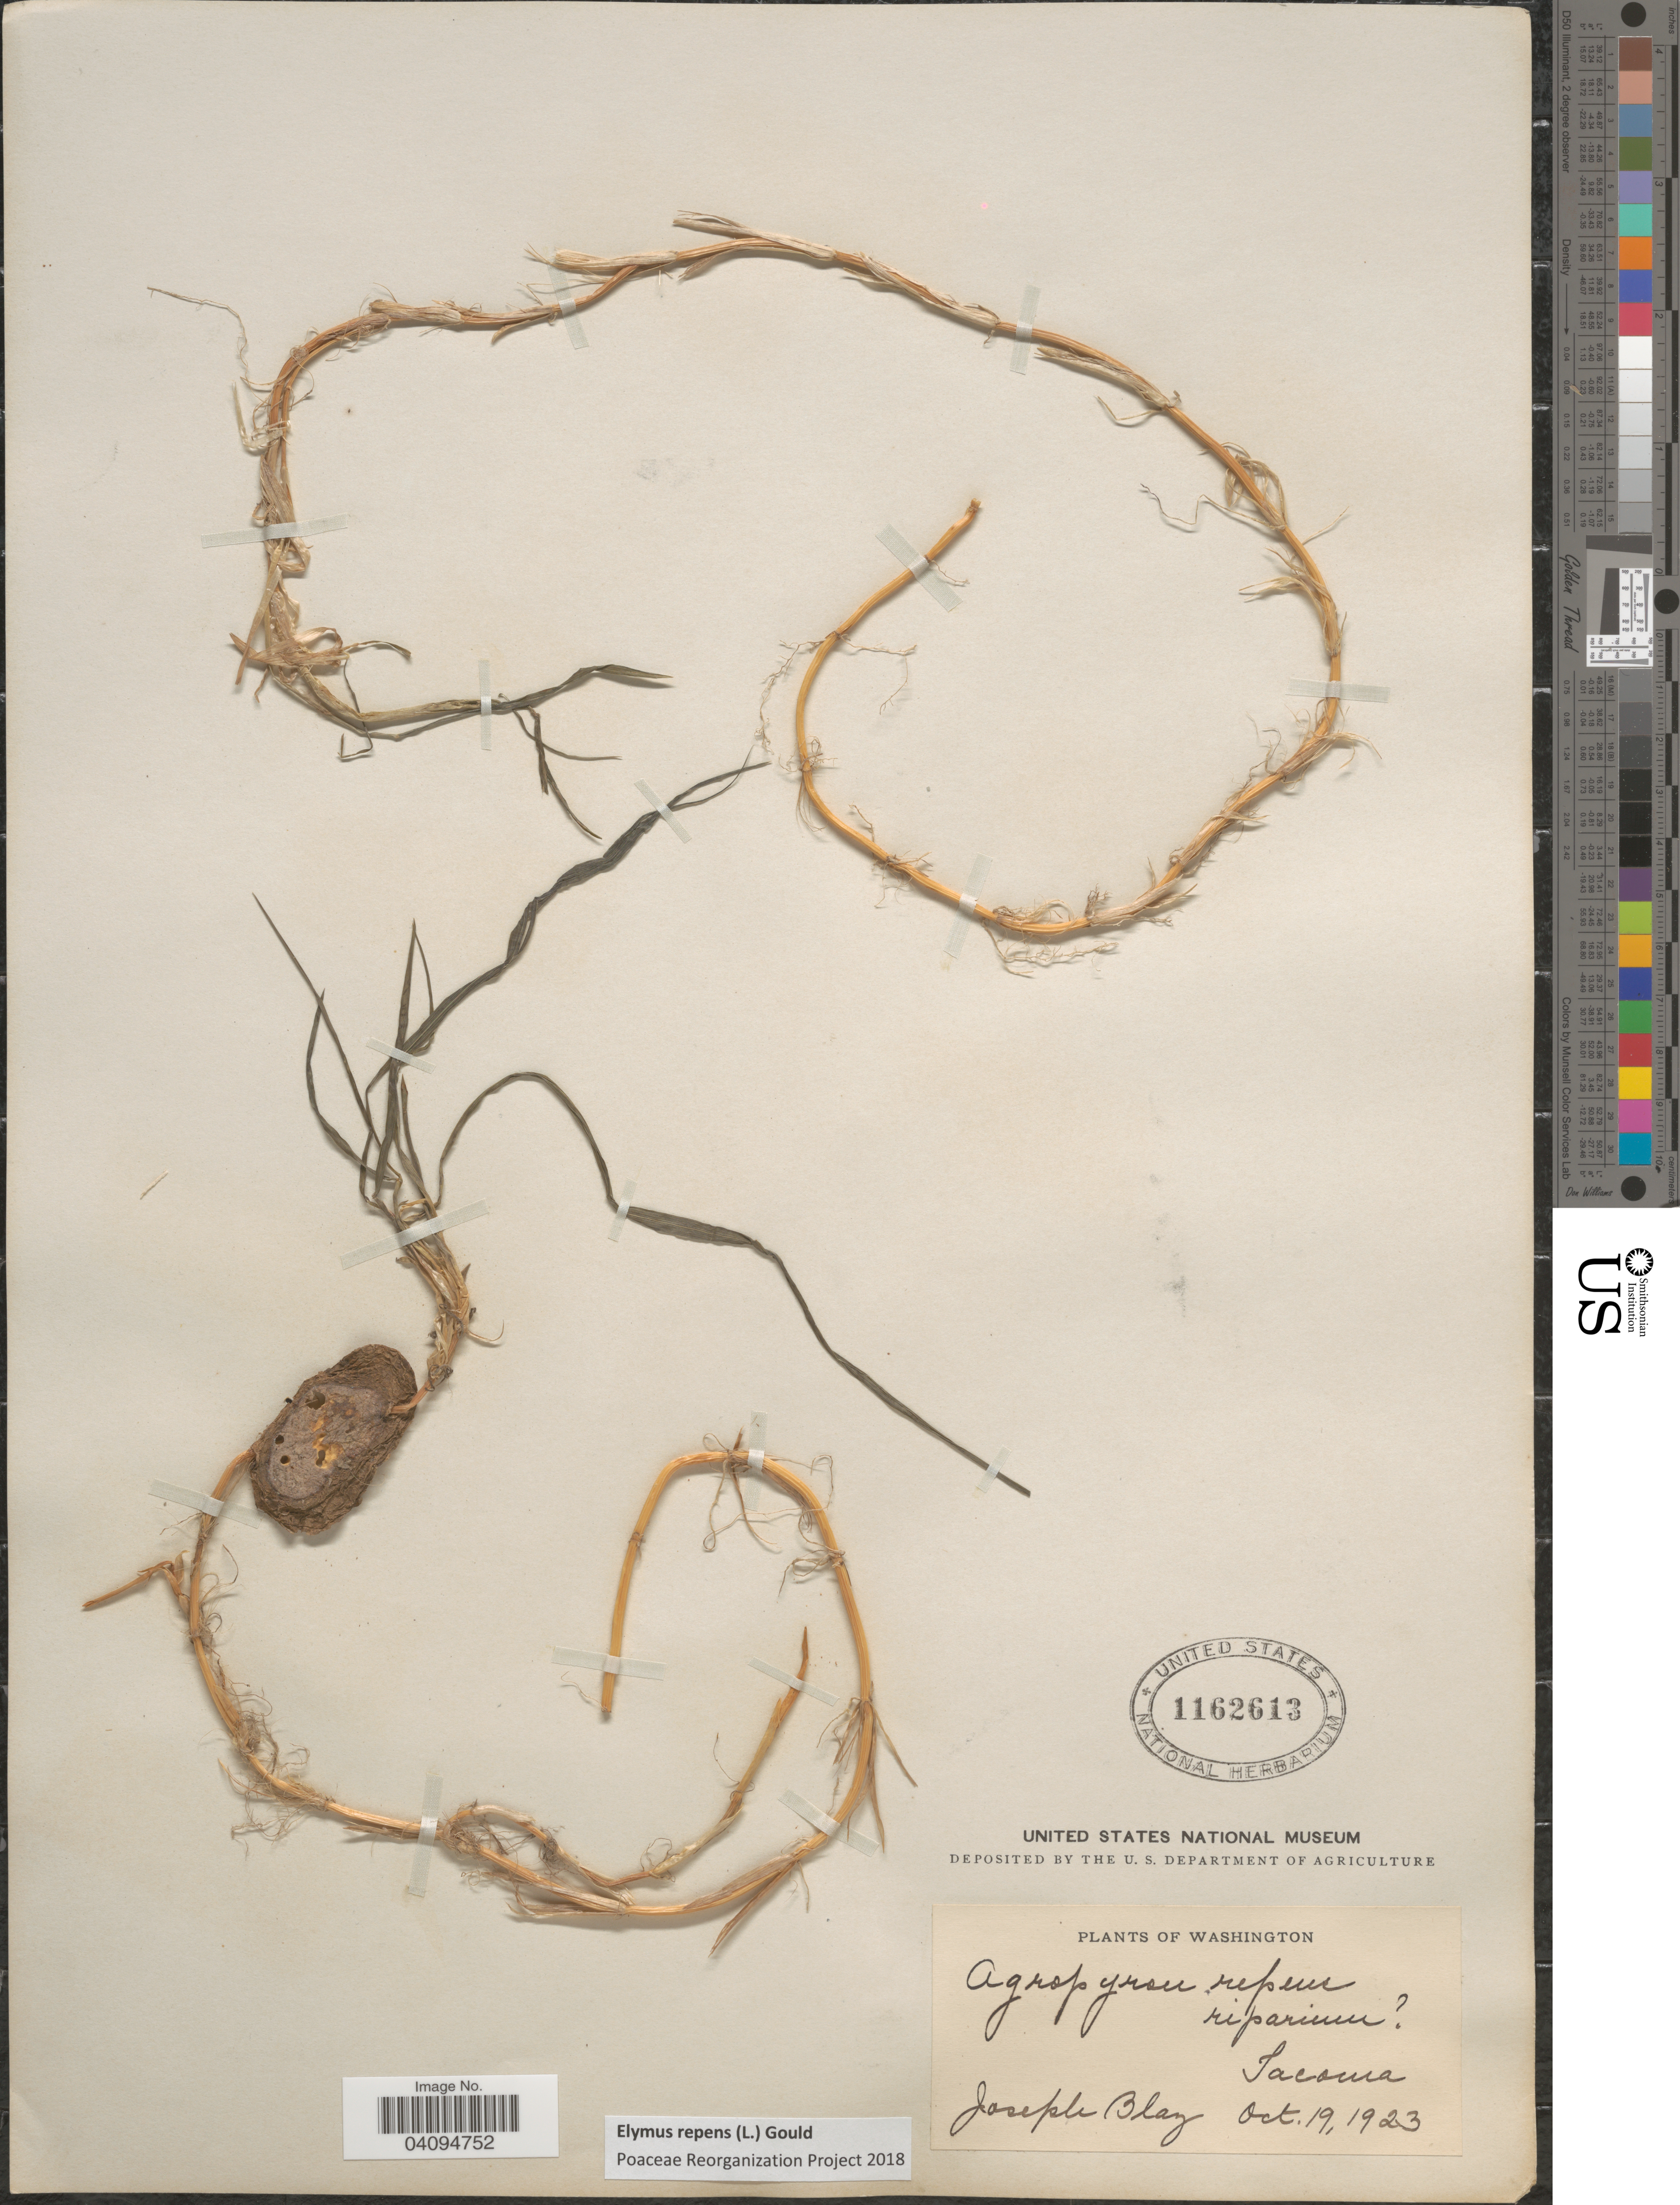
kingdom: Plantae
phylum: Tracheophyta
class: Liliopsida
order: Poales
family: Poaceae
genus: Elymus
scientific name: Elymus repens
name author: (L.) Gould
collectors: J. Blay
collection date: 1923-10-19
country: United States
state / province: Washington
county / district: Pierce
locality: Tacoma.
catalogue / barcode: US 1162613